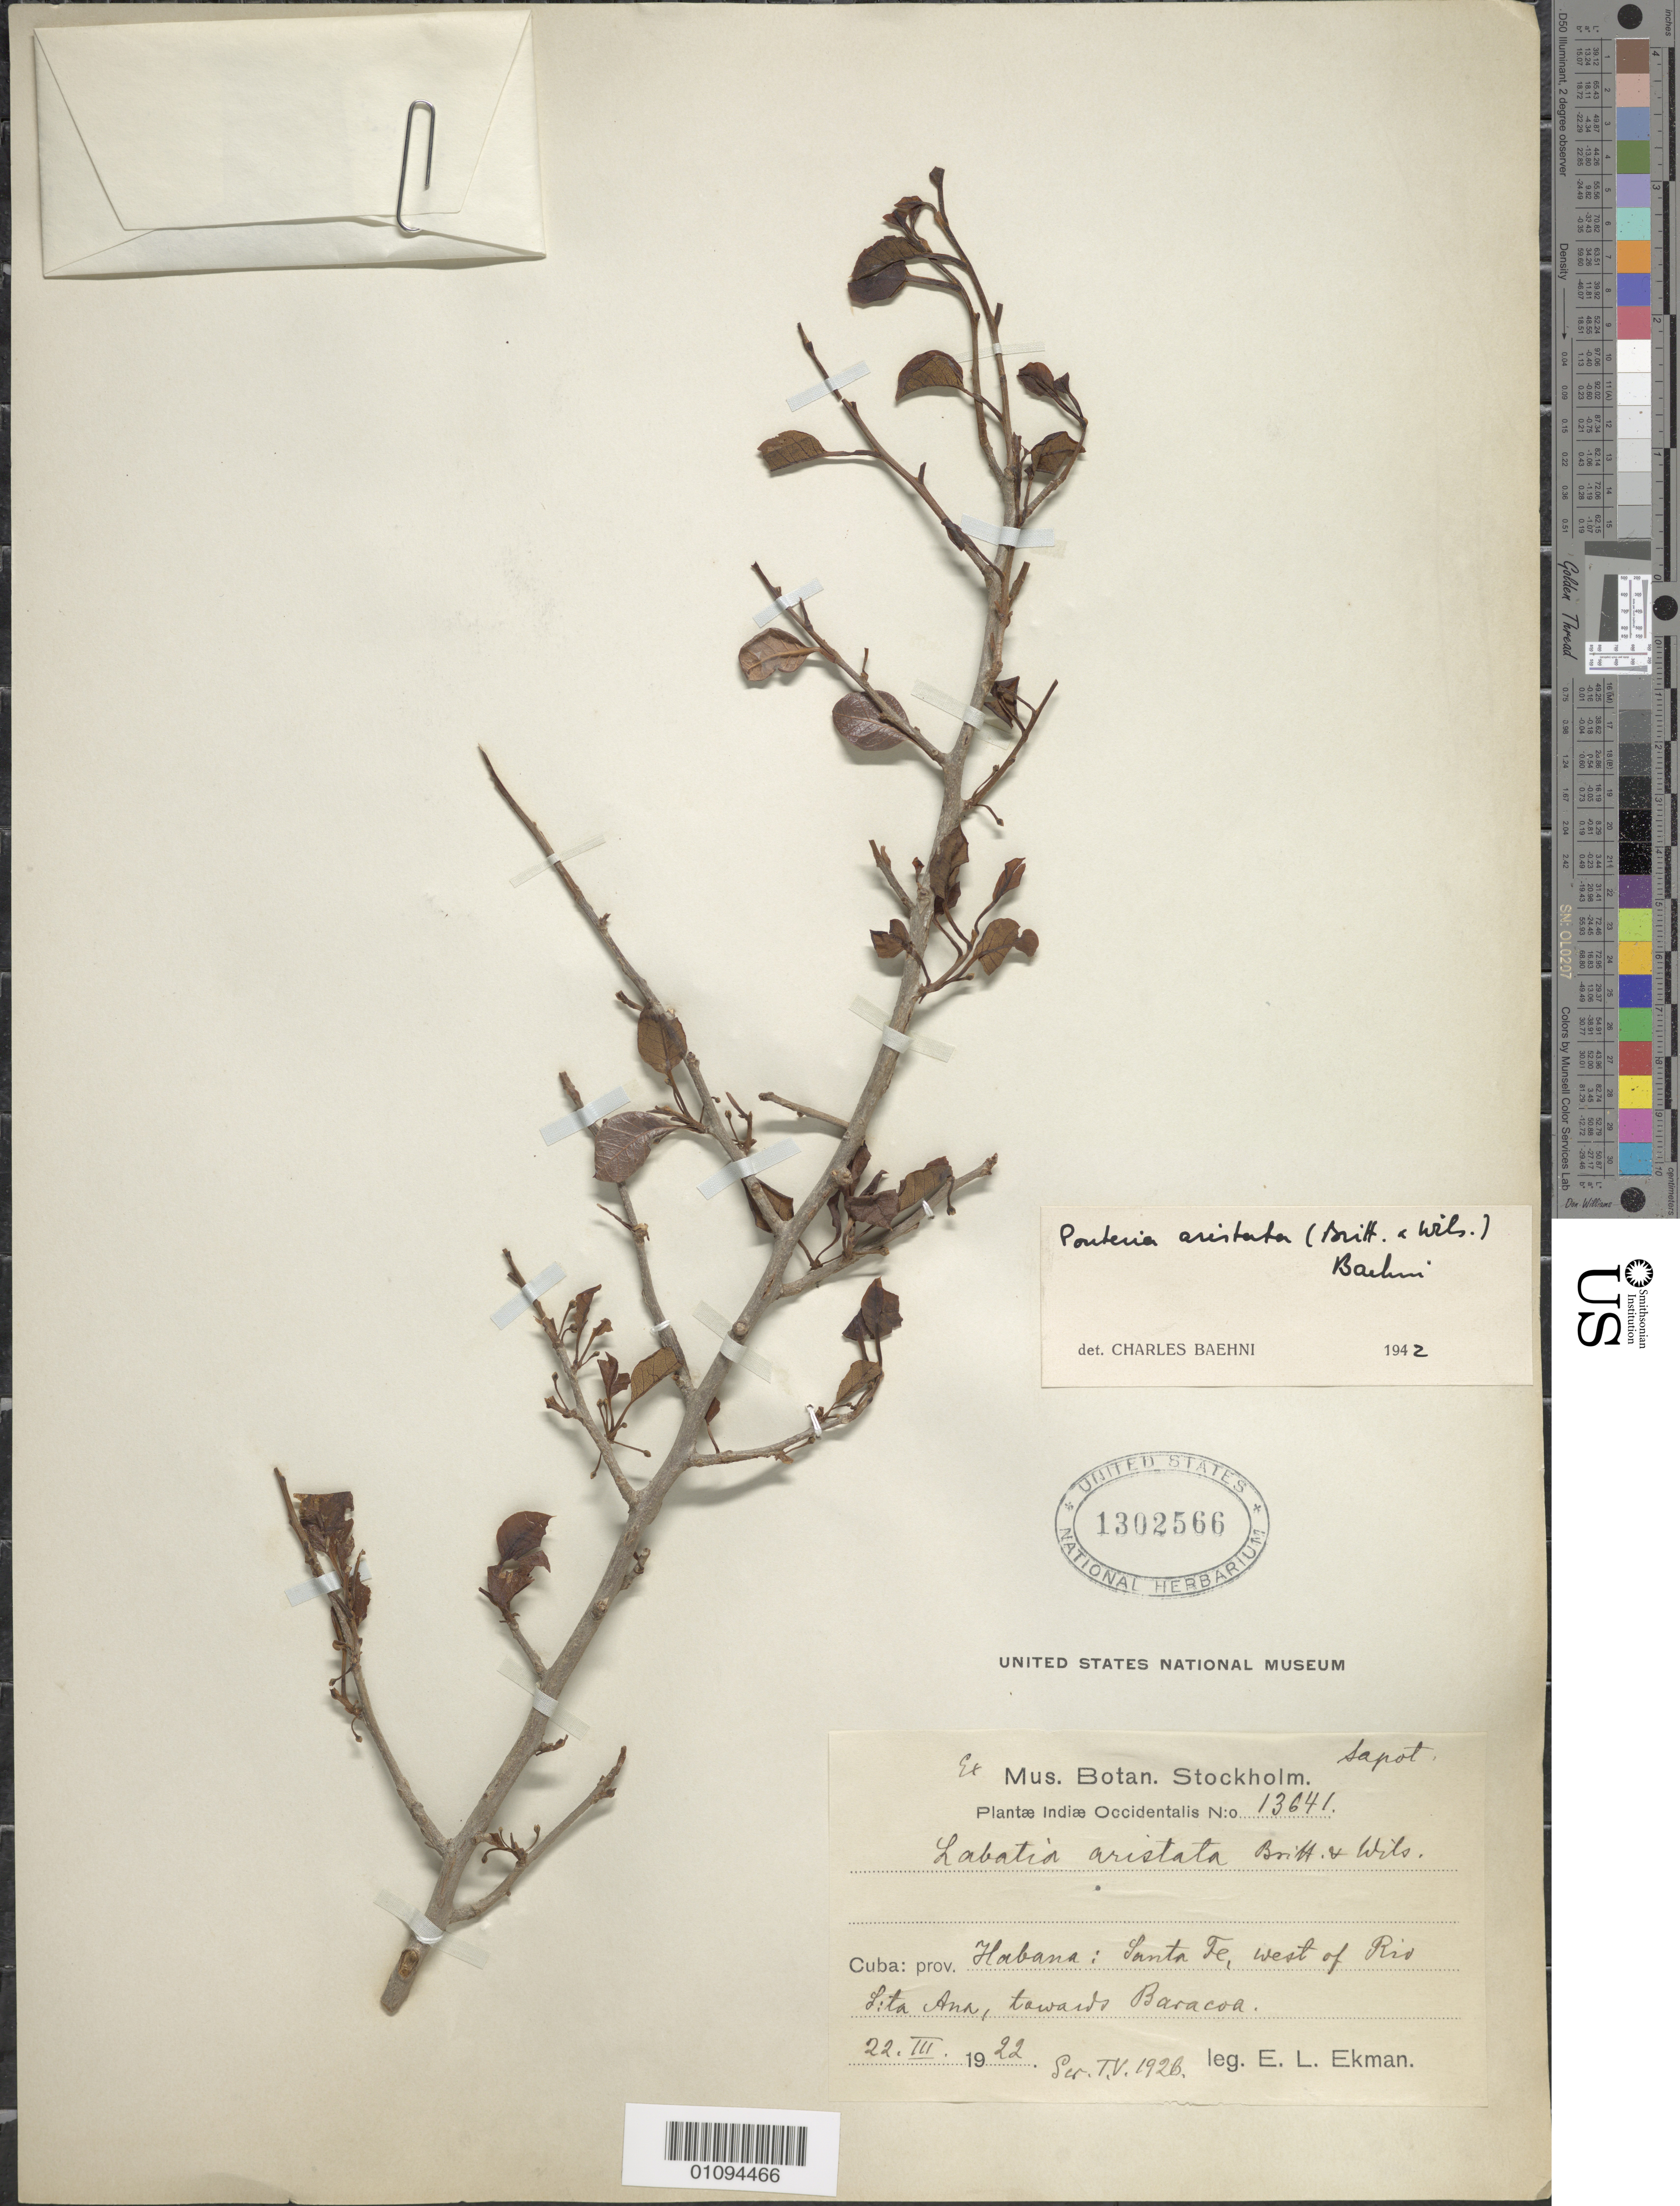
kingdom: Plantae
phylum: Tracheophyta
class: Magnoliopsida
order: Ericales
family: Sapotaceae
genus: Pouteria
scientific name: Pouteria aristata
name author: (Britton & Wilson) Baehni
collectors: E. L. Ekman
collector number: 13641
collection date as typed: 22 Mar 1922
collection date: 1922-03-22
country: Cuba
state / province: La Habana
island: Cuba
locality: Santa Fe, W of Rio Lita Ana, towards Baracoa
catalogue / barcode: US 1302566